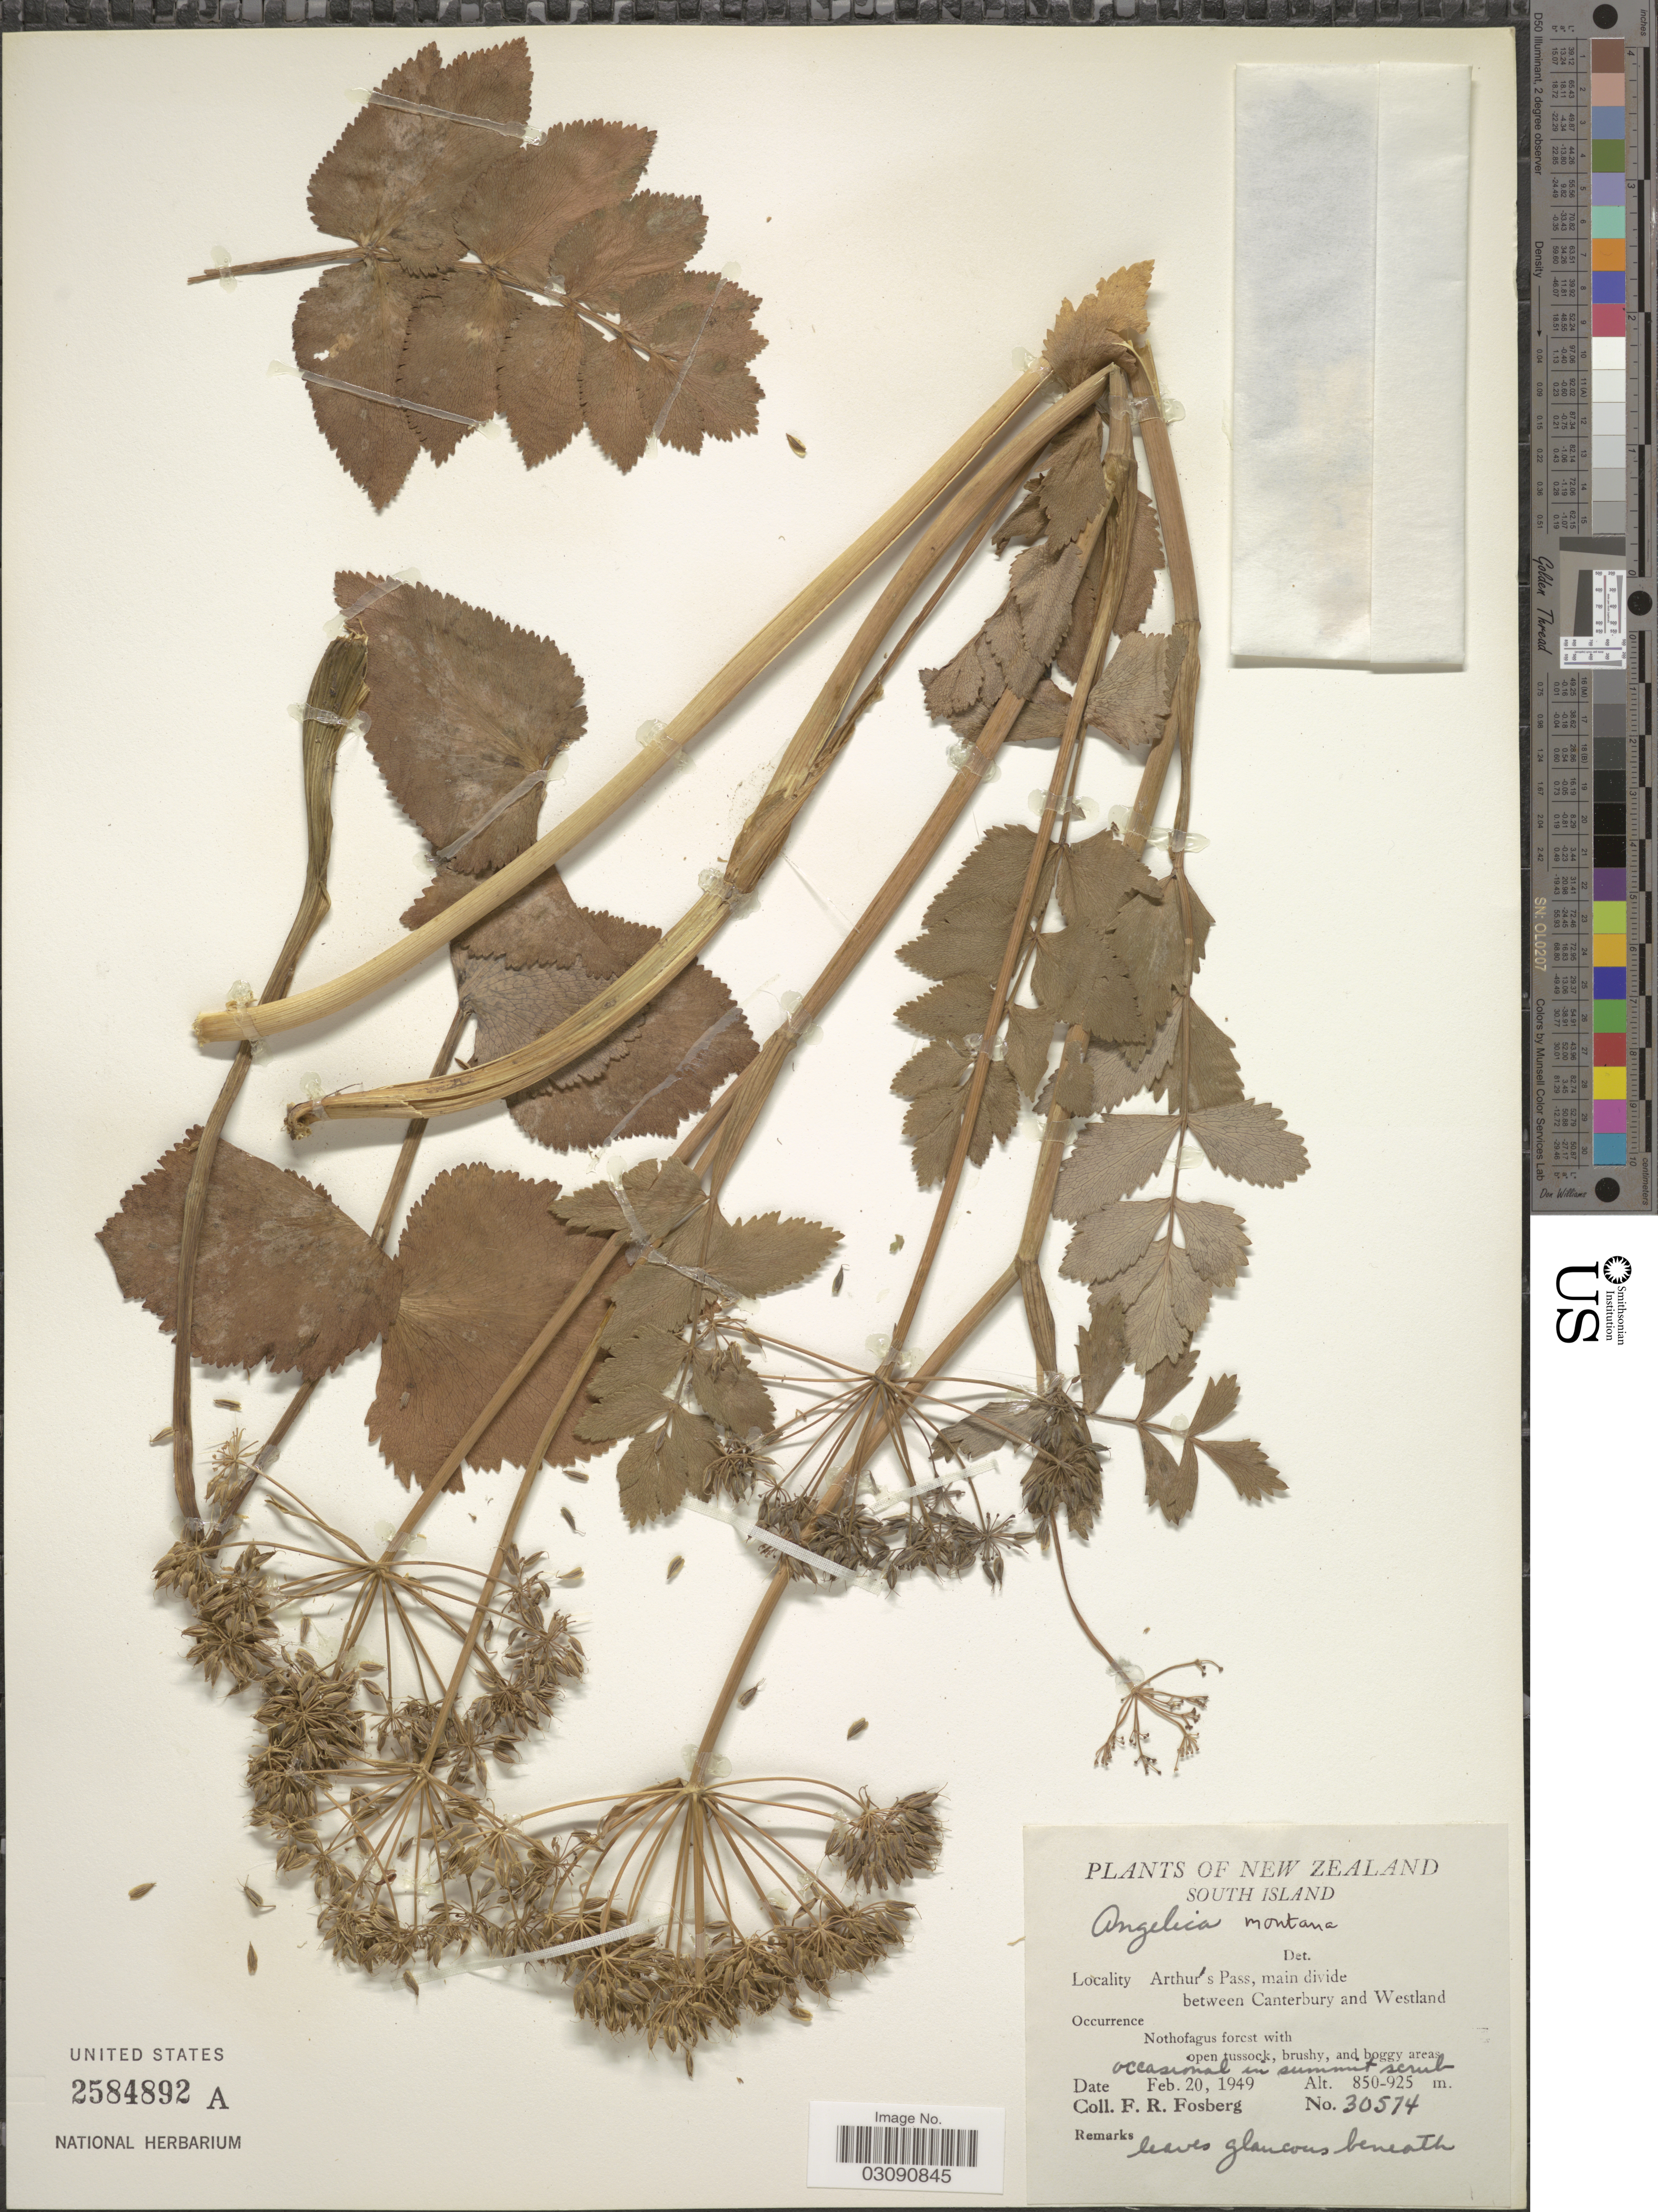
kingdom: Plantae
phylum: Tracheophyta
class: Magnoliopsida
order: Apiales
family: Apiaceae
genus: Angelica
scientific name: Angelica miqueliana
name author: Maxim.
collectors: F. R. Fosberg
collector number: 30574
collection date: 1949-02-20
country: New Zealand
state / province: Canterbury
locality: South Island, Arthur's Pass, main divide between Canterbury and Westland.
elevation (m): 850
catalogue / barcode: US 2584892A